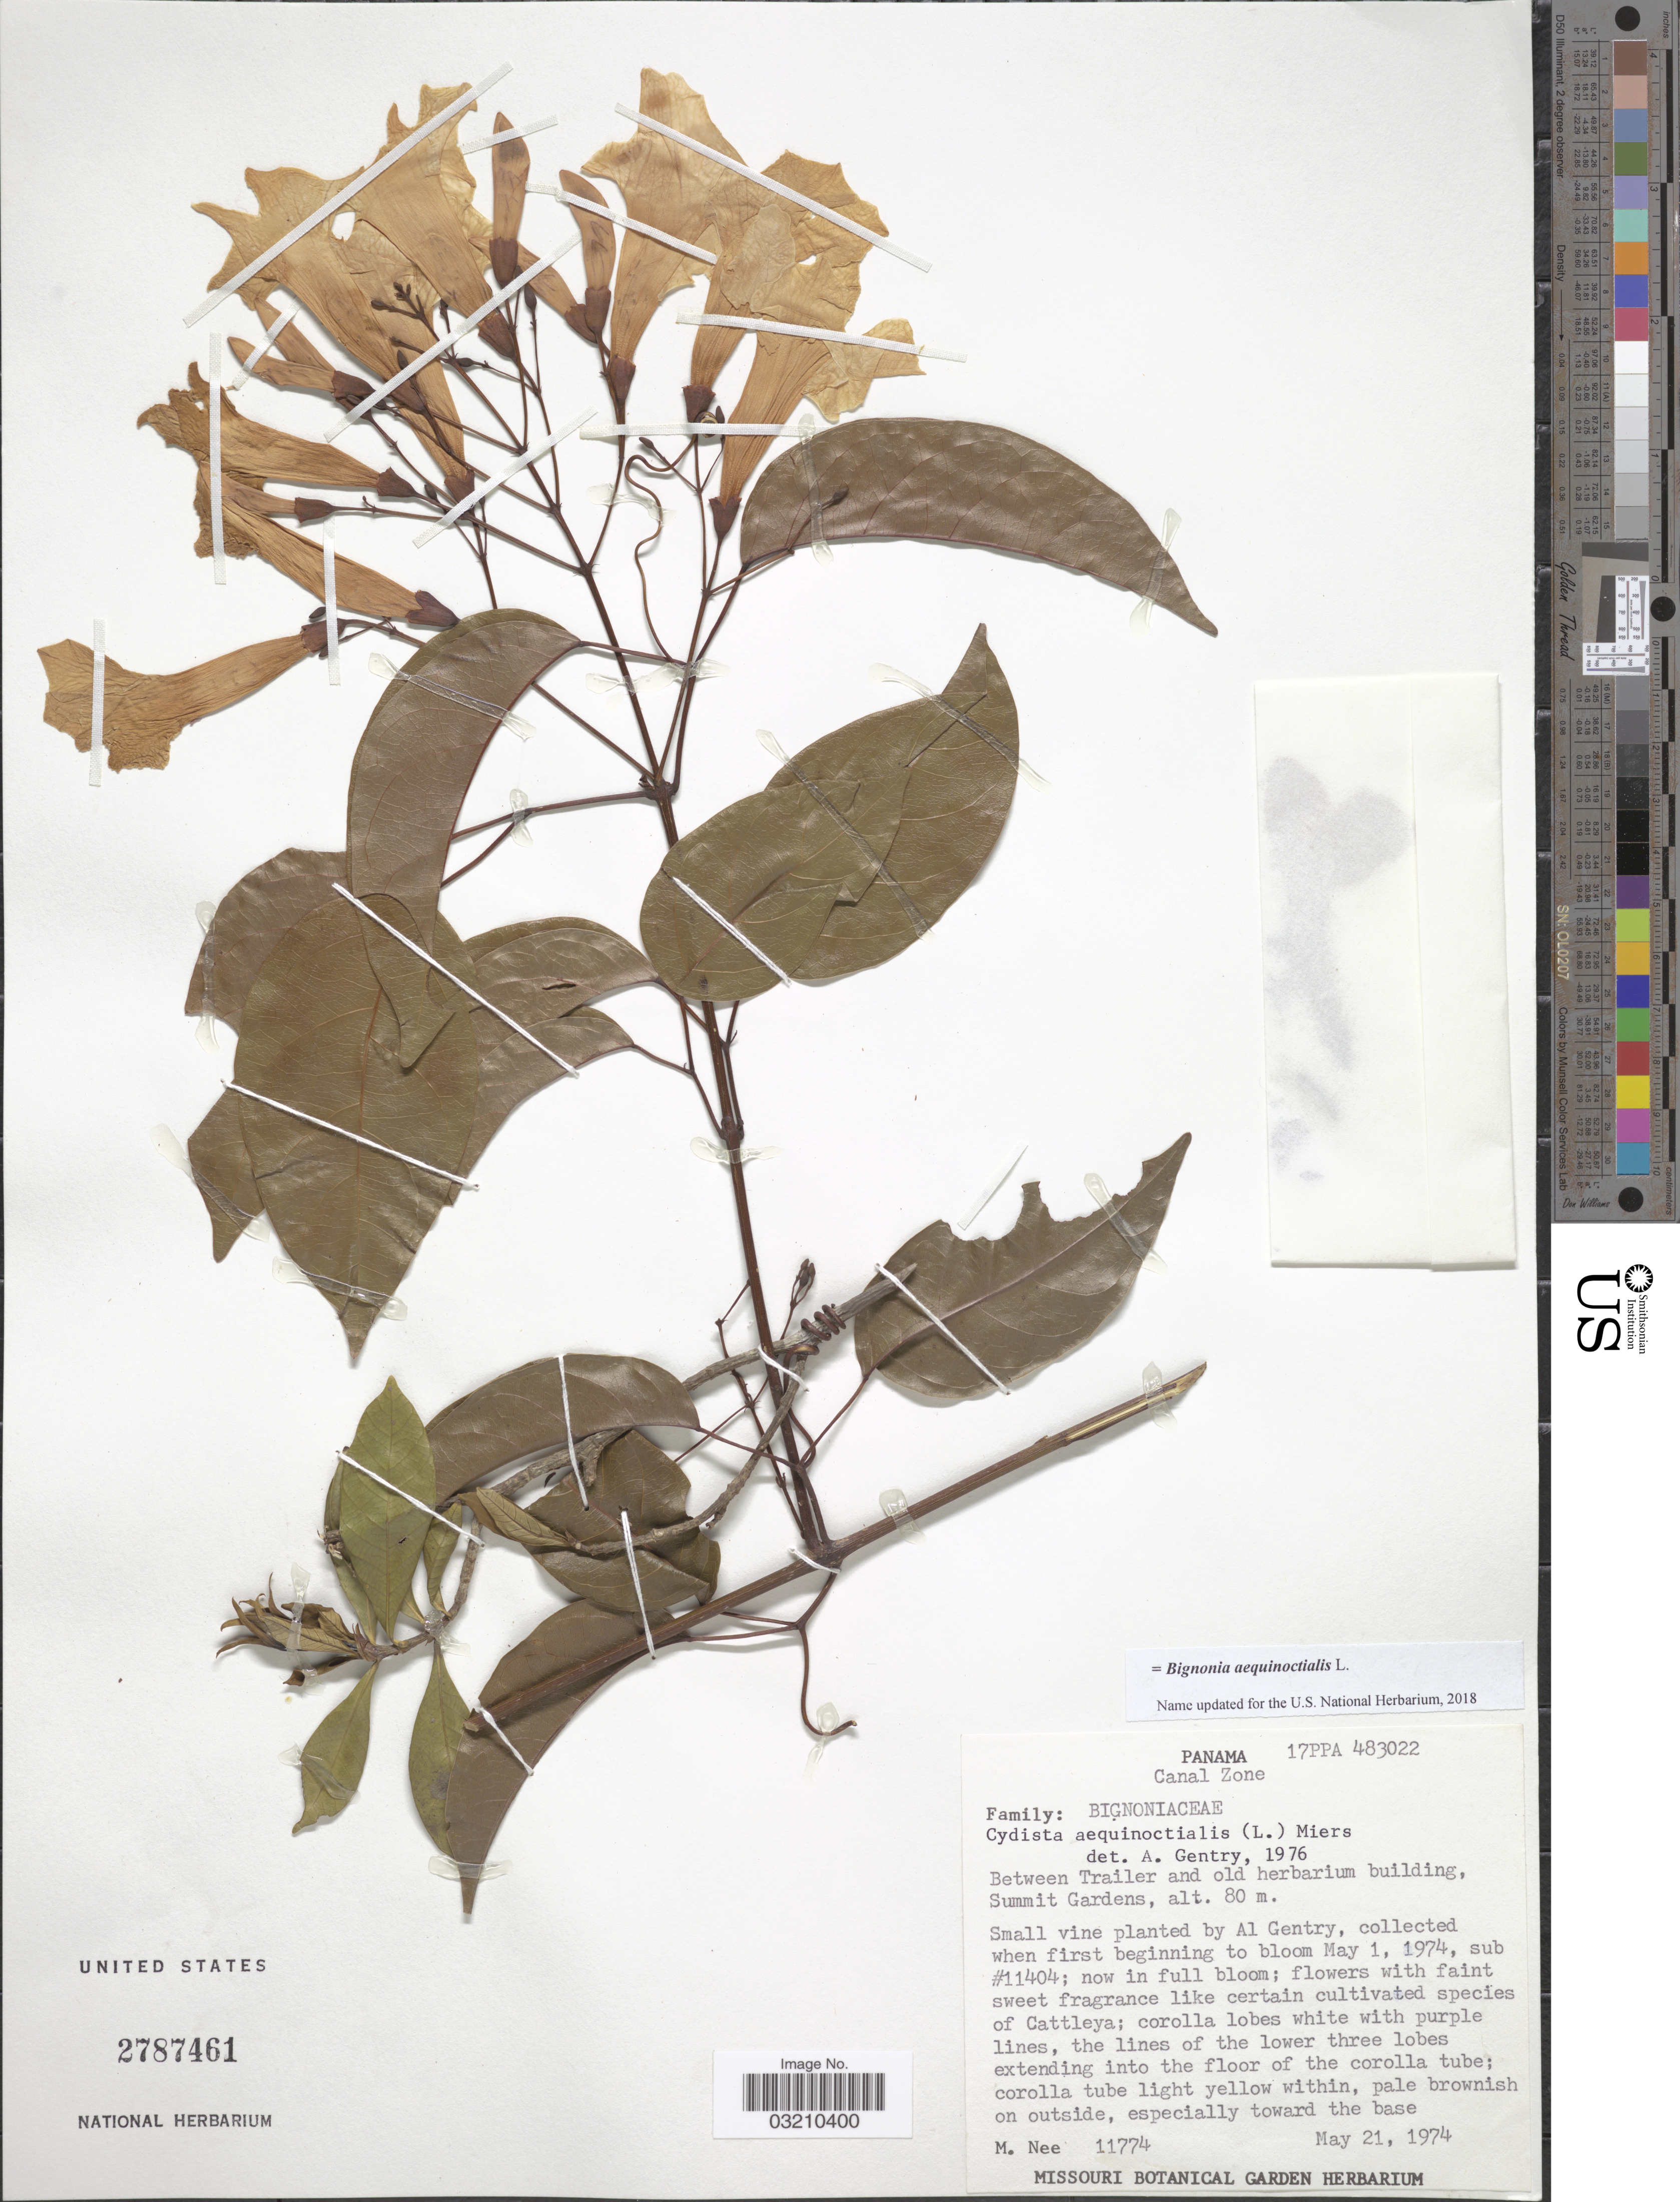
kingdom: Plantae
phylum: Tracheophyta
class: Magnoliopsida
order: Lamiales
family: Bignoniaceae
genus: Bignonia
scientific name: Bignonia aequinoctialis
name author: L.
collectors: M. Nee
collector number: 11774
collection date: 1974-05-21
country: Panama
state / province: Colón / Panamá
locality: Canal Zone. Between Trailer and old herbarium building, Summit Gardens.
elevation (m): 80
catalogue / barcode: US 2787461